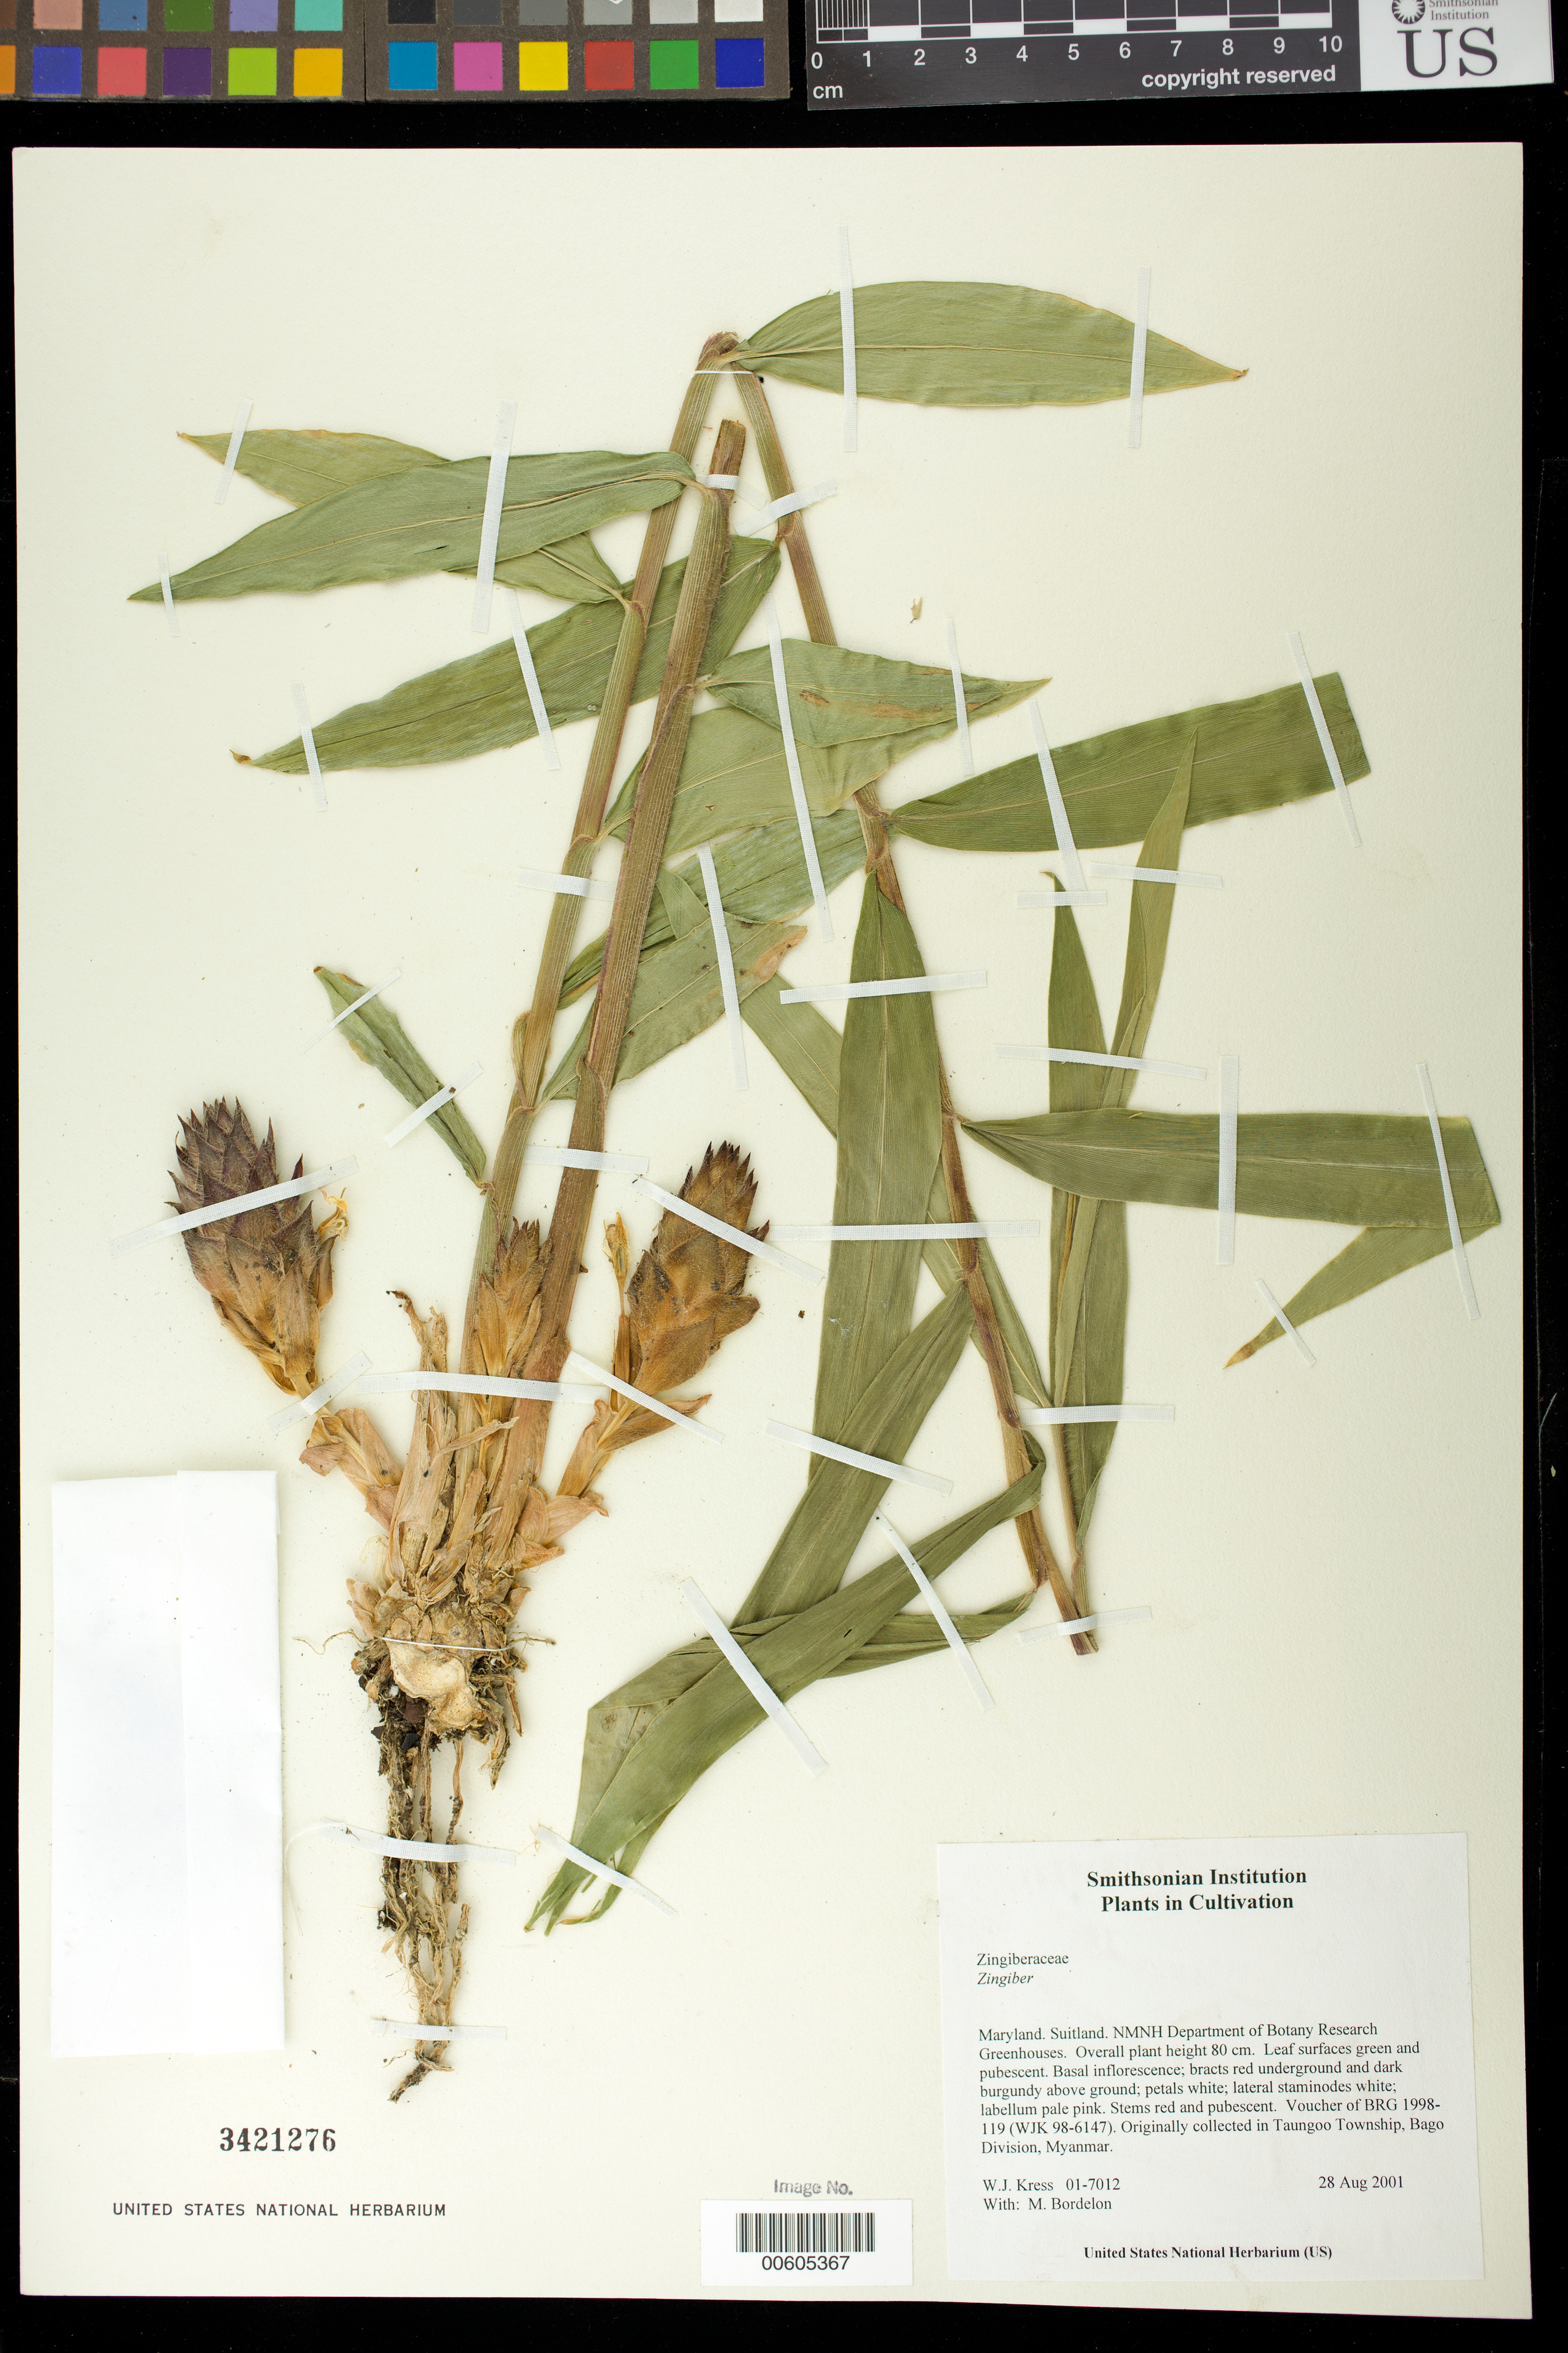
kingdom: Plantae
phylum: Tracheophyta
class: Liliopsida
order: Zingiberales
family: Zingiberaceae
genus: Zingiber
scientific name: Zingiber sp.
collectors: W. J. Kress & M. Bordelon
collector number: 01-7012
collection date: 2001-08-28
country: United States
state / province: Maryland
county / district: Prince George's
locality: NMNH Botany Research Greenhouses. Suitland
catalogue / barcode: US 3421276